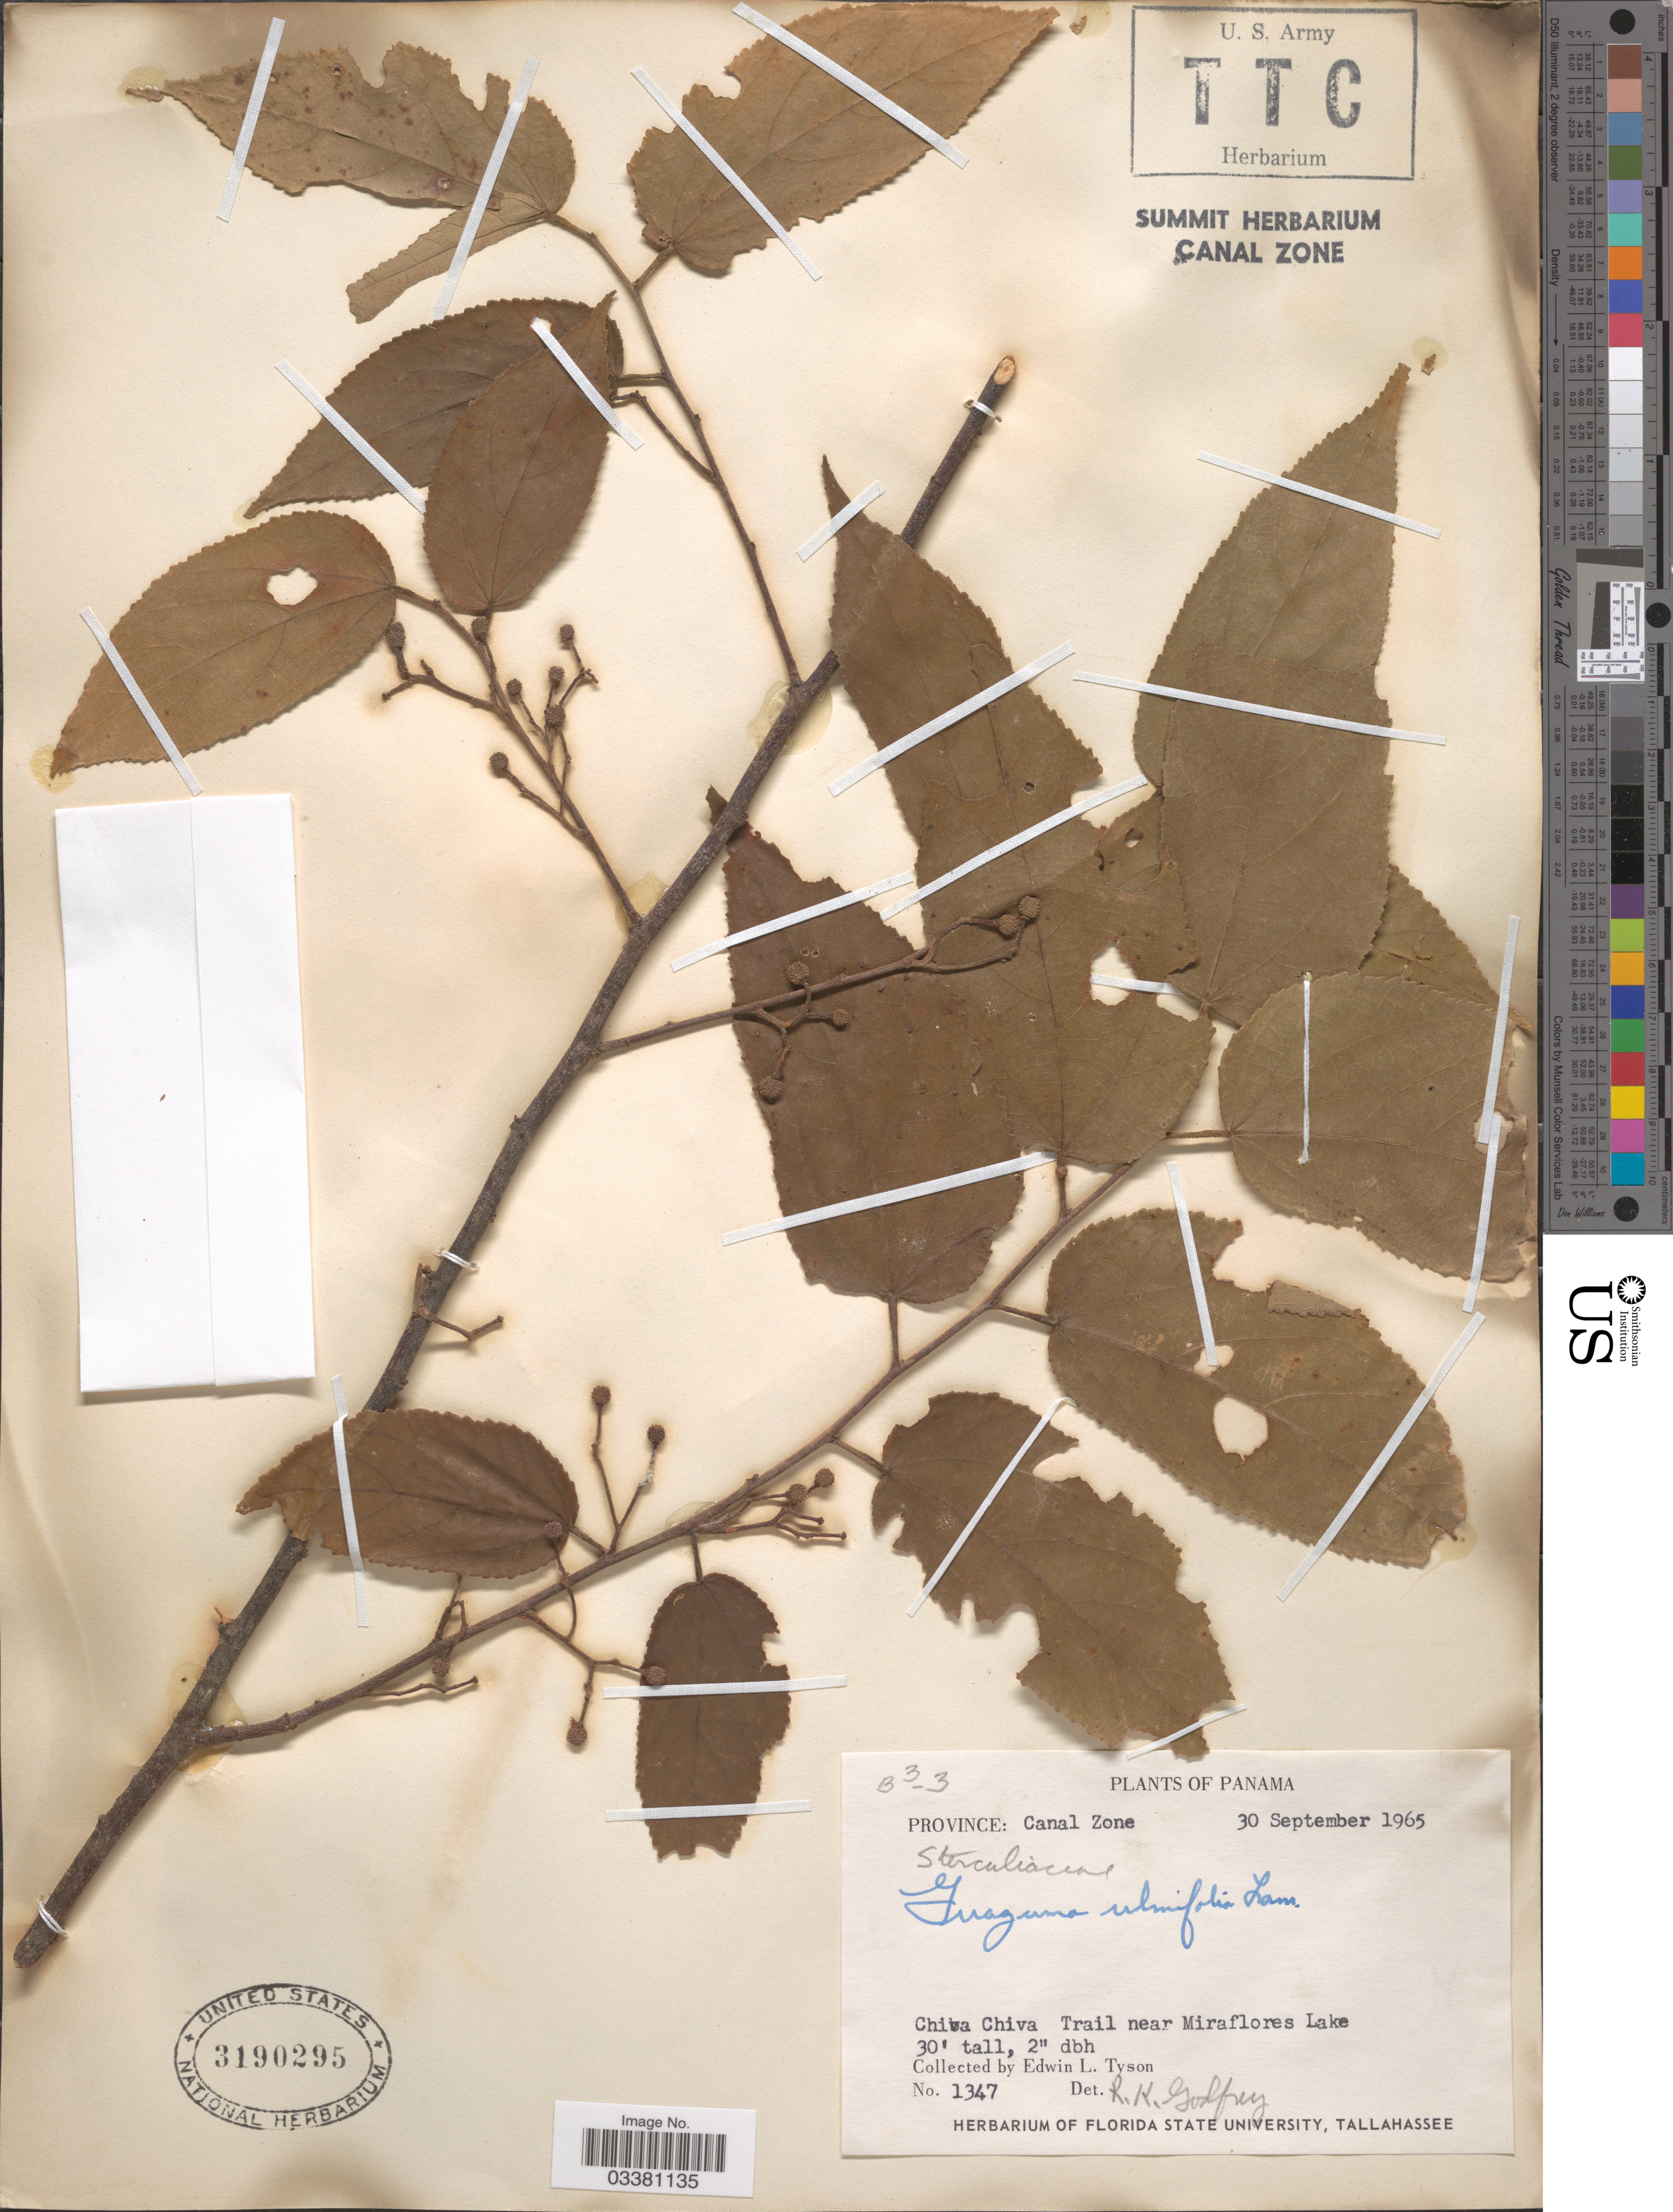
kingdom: Plantae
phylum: Tracheophyta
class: Magnoliopsida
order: Malvales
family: Malvaceae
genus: Guazuma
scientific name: Guazuma ulmifolia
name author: Lam.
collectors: E. L. Tyson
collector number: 1347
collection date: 1965-09-30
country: Panama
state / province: Panamá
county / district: Canal Zone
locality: Province: Canal Zone. Chiva Chiva Trail near Miraflores Lake.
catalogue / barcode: US 3190295